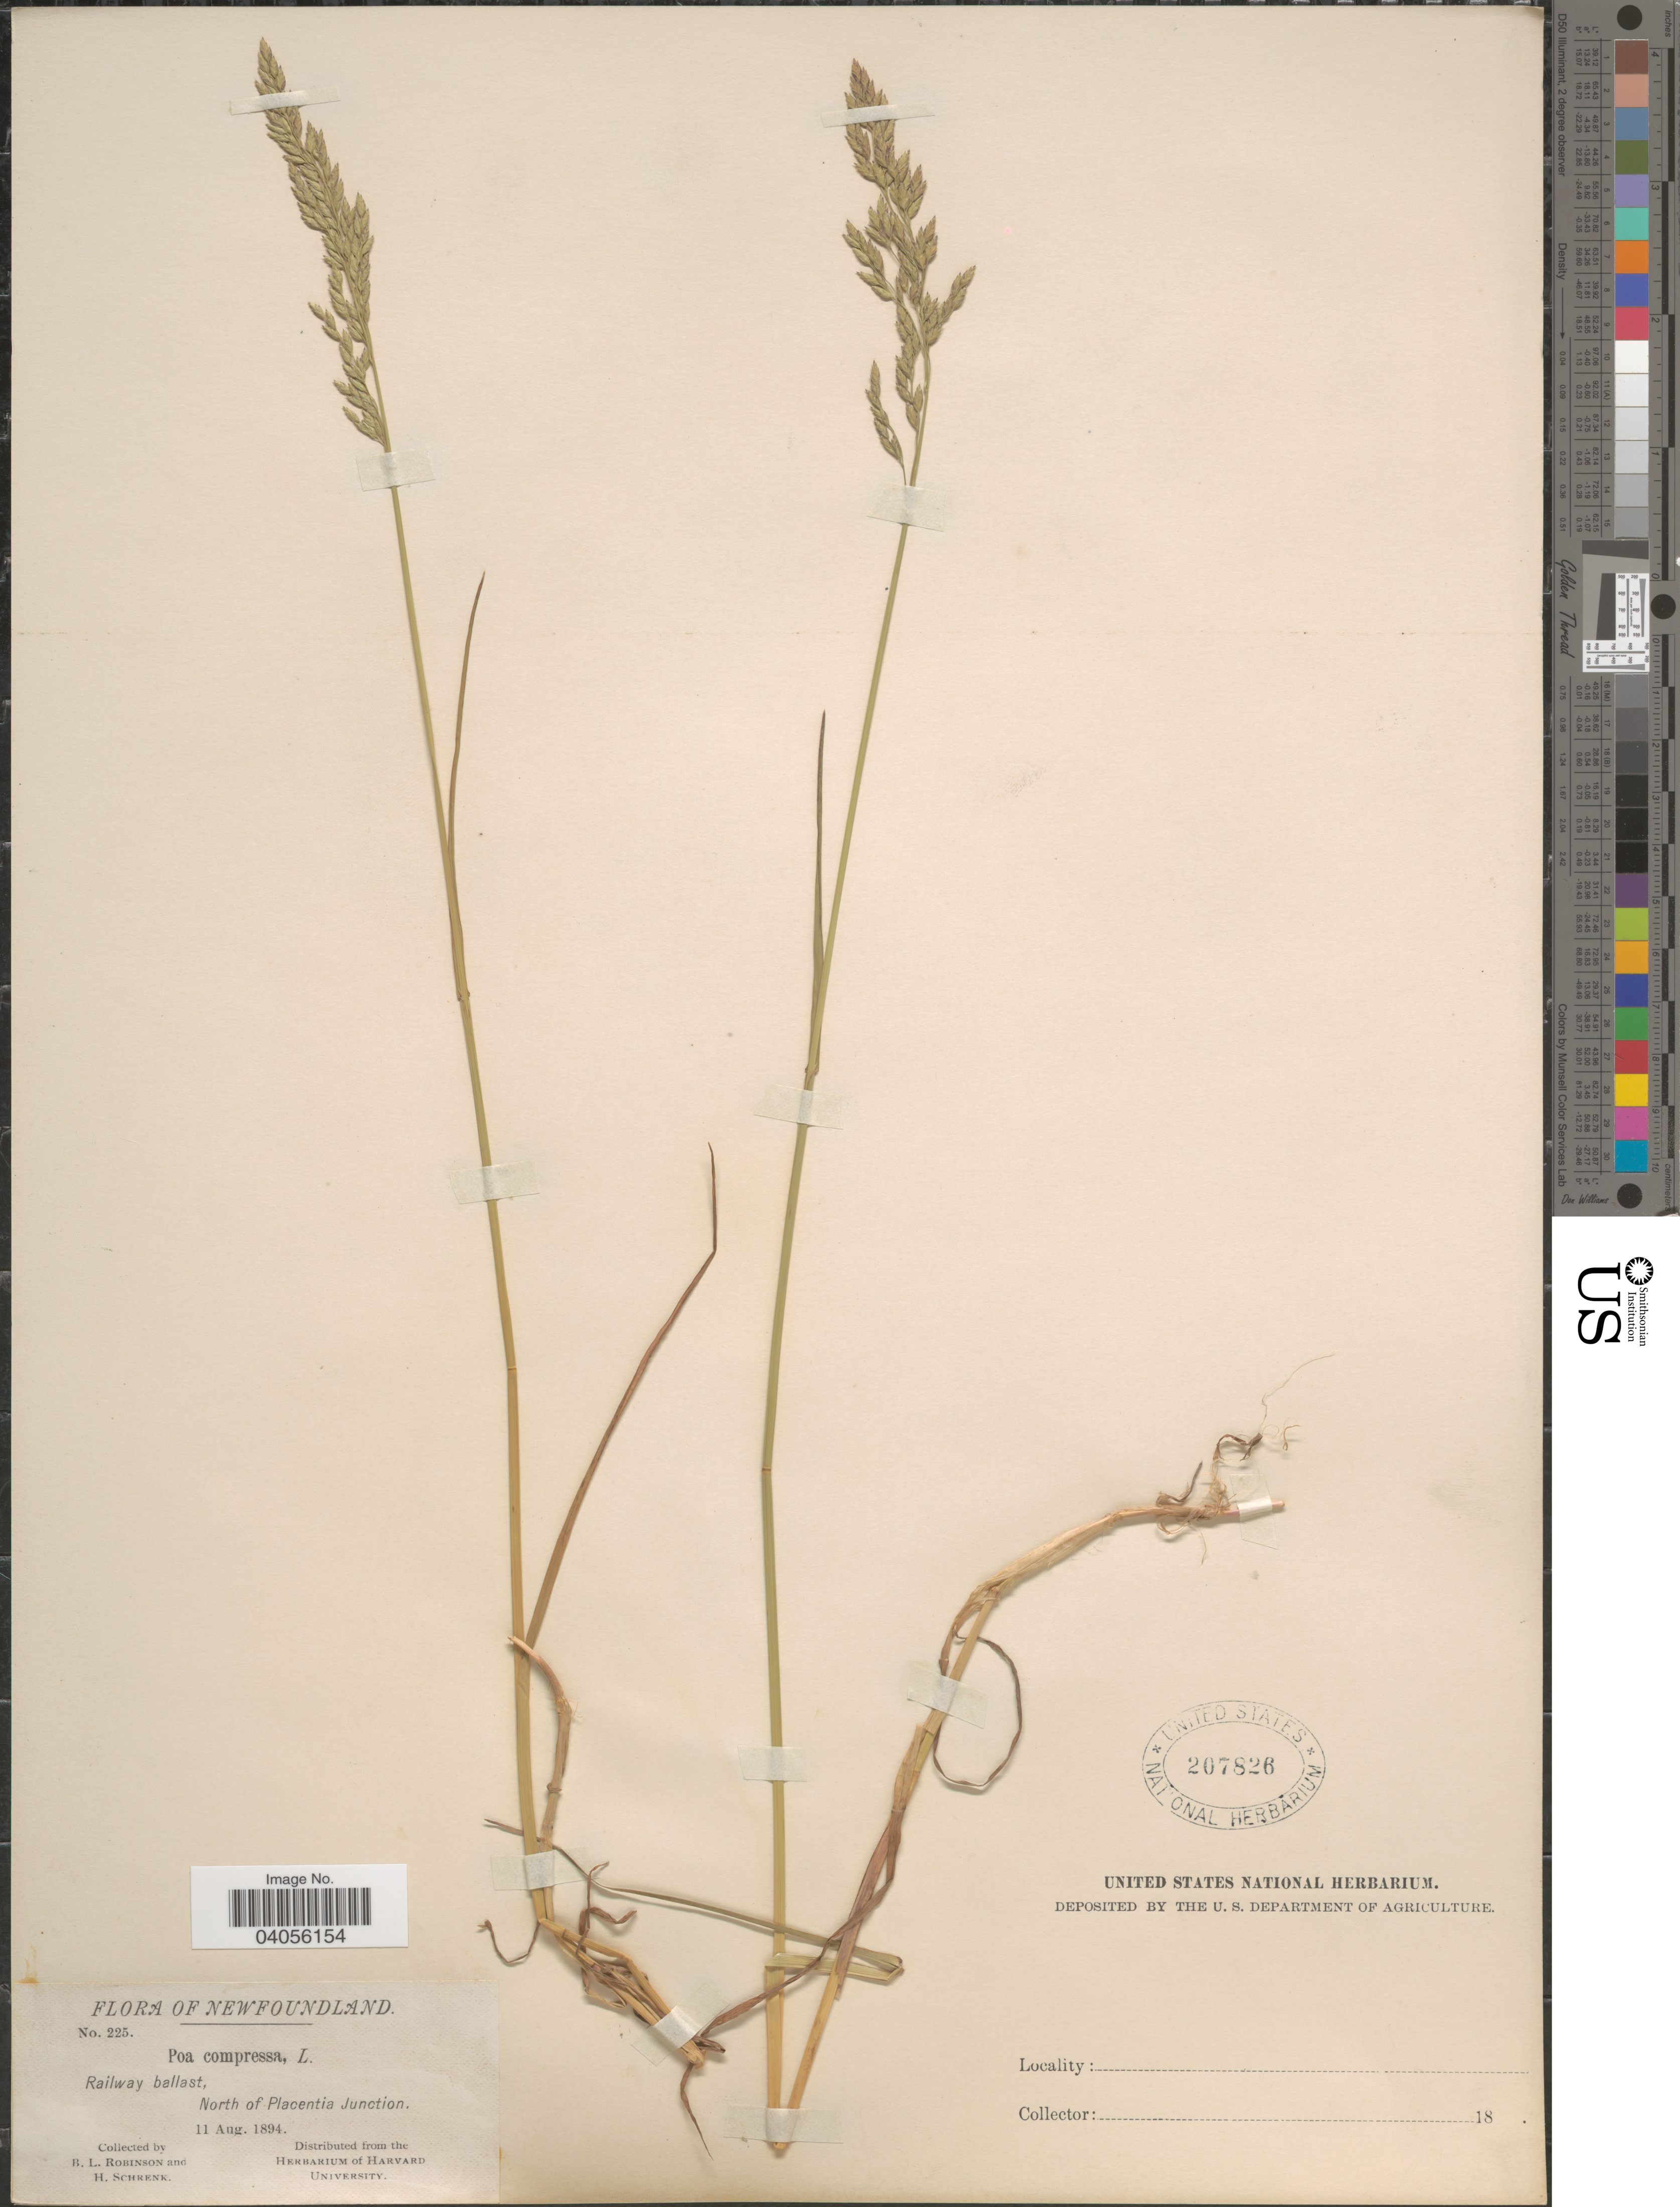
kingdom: Plantae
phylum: Tracheophyta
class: Liliopsida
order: Poales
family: Poaceae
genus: Poa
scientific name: Poa compressa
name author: L.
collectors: B. L. Robinson & H. Schrenk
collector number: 225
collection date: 1894-08-11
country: Canada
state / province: Newfoundland and Labrador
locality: Railway ballast, North of Placentia Junction.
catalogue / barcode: US 207826